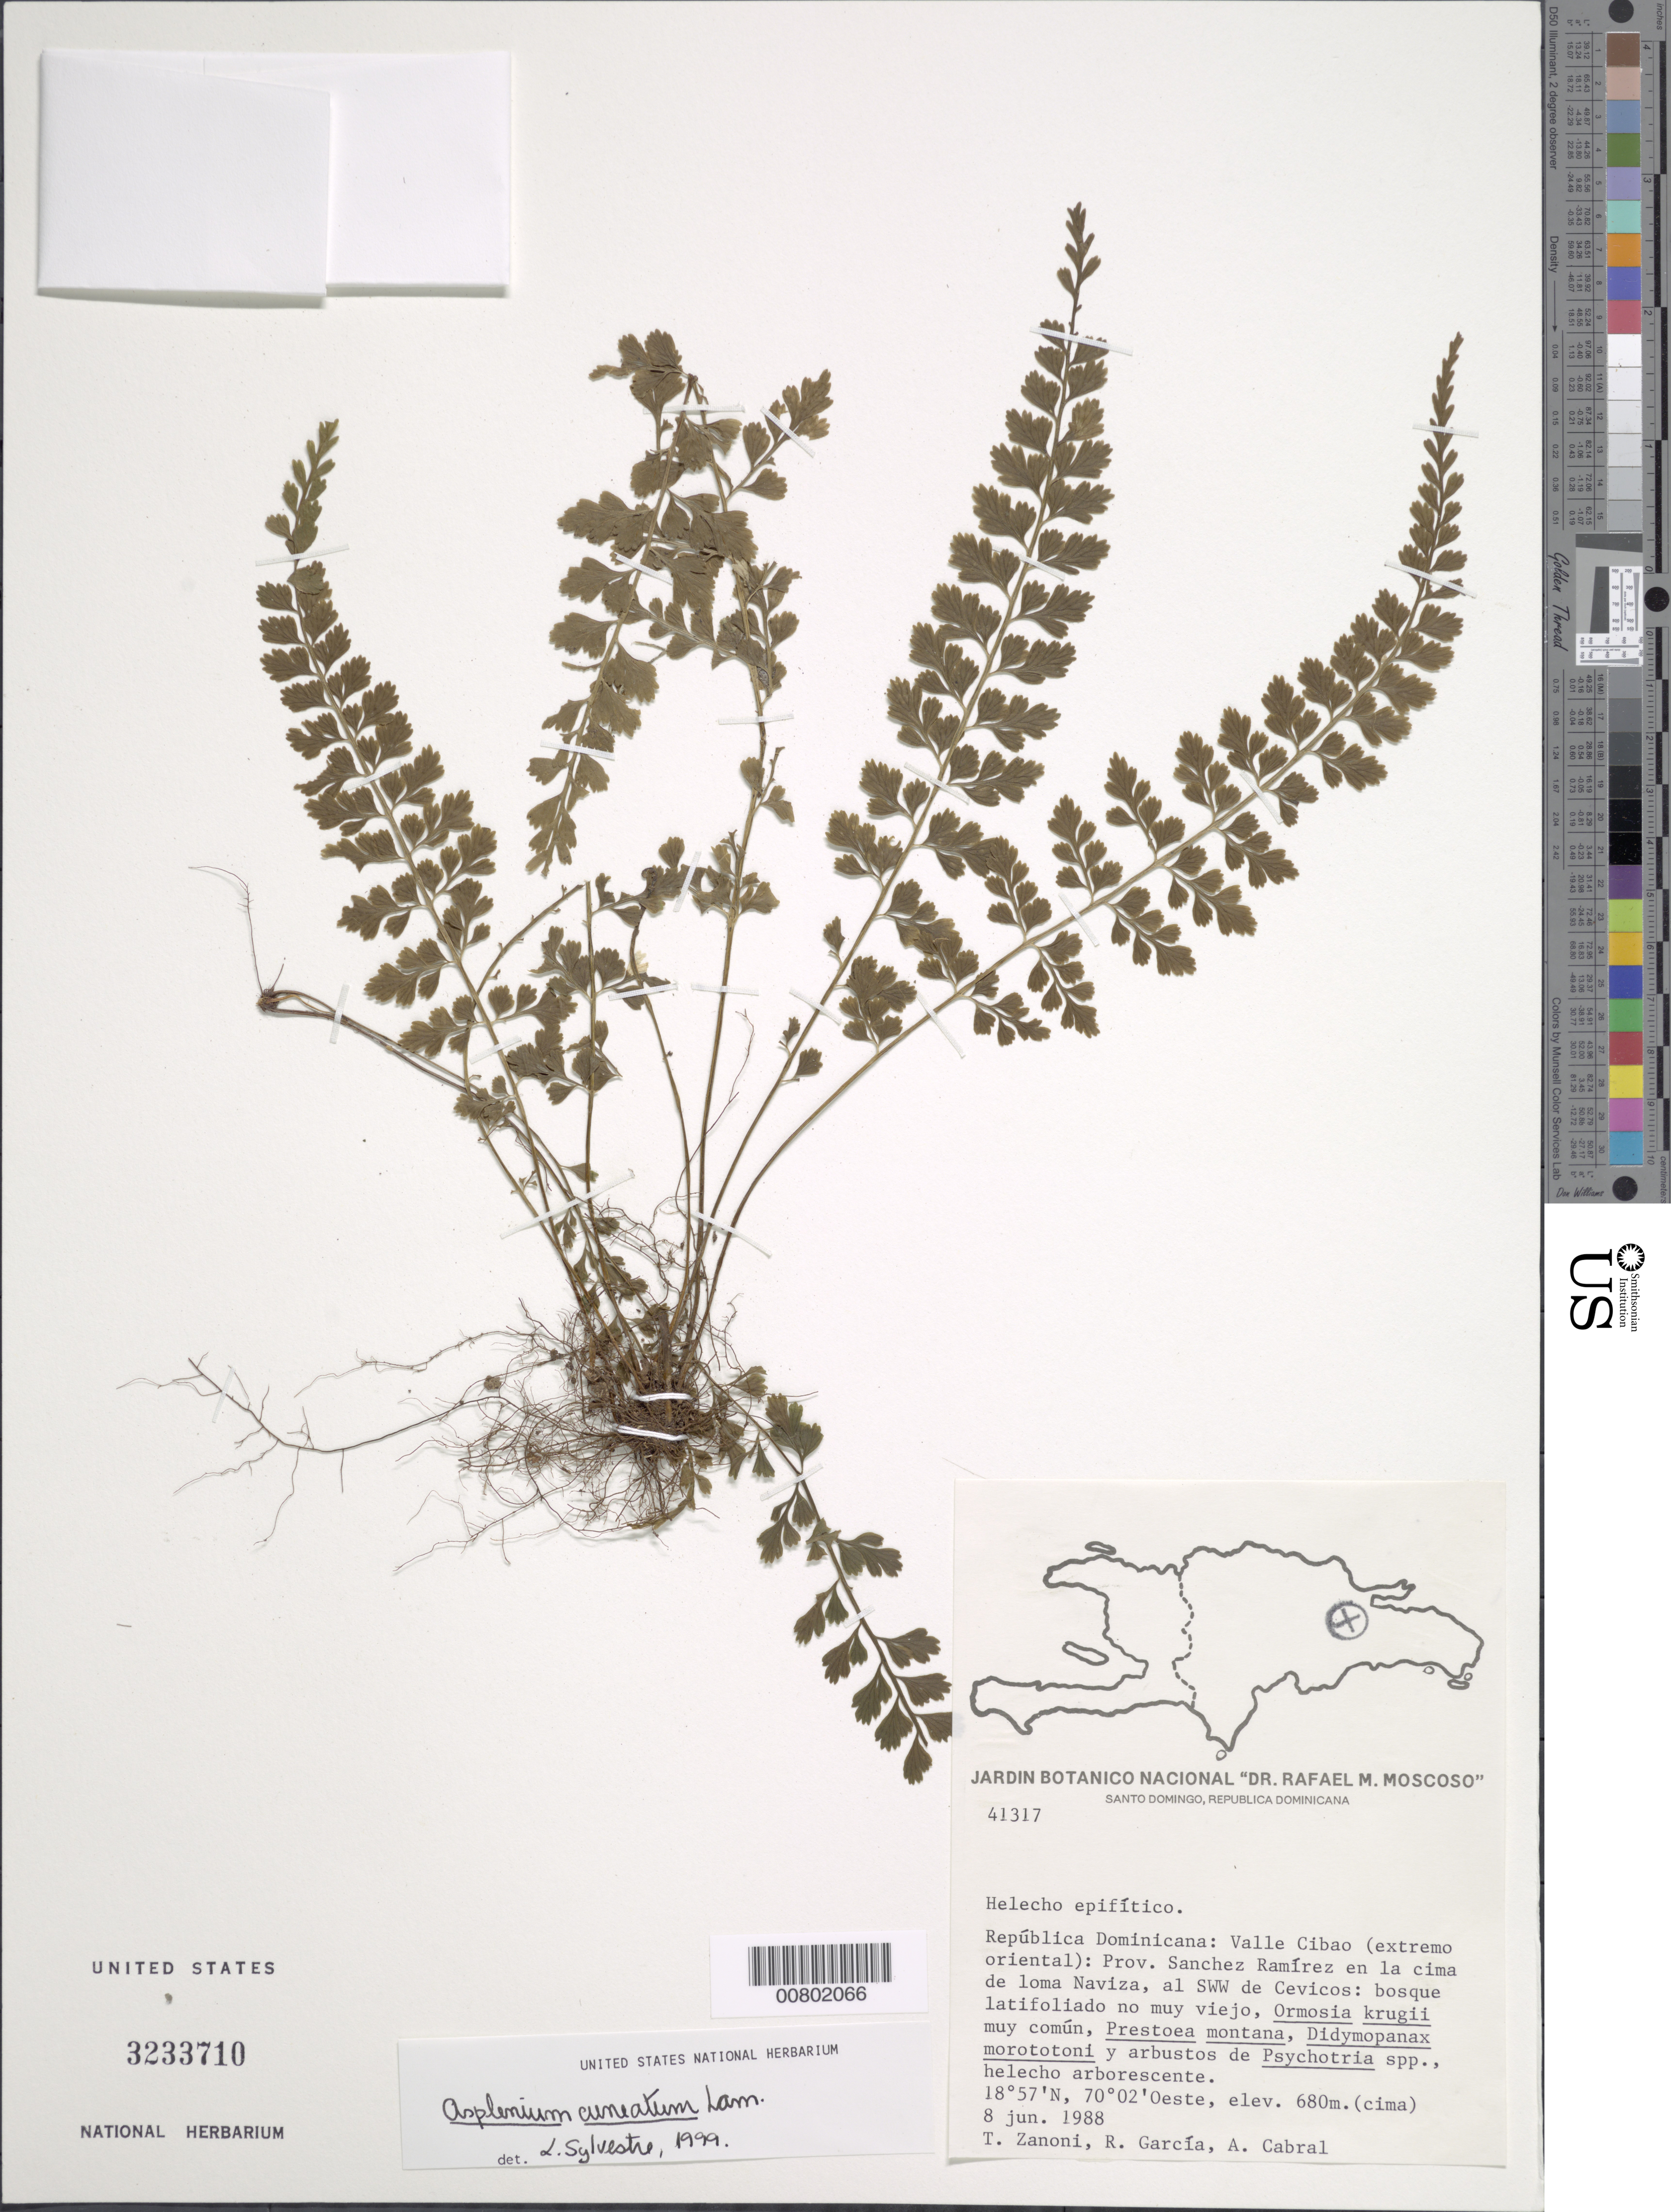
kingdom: Plantae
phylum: Tracheophyta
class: Polypodiopsida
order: Polypodiales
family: Aspleniaceae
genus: Asplenium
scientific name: Asplenium cuneatum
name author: Lam.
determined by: Sylvestre, L.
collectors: T. A. Zanoni, R. G. García & A. Cabral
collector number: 41317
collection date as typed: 08 Jun 1988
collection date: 1988-06-08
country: Dominican Republic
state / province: Sanchez Ramirez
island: Hispaniola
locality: Valle Cibao (extremo oriental), Loma Naviza, SWW de Cevicos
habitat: Bosque latifoliado no muy viejo, Ormosia krugii muy comun, Prestoea montana, Didymopanax morototoni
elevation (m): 680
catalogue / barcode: US 3233710